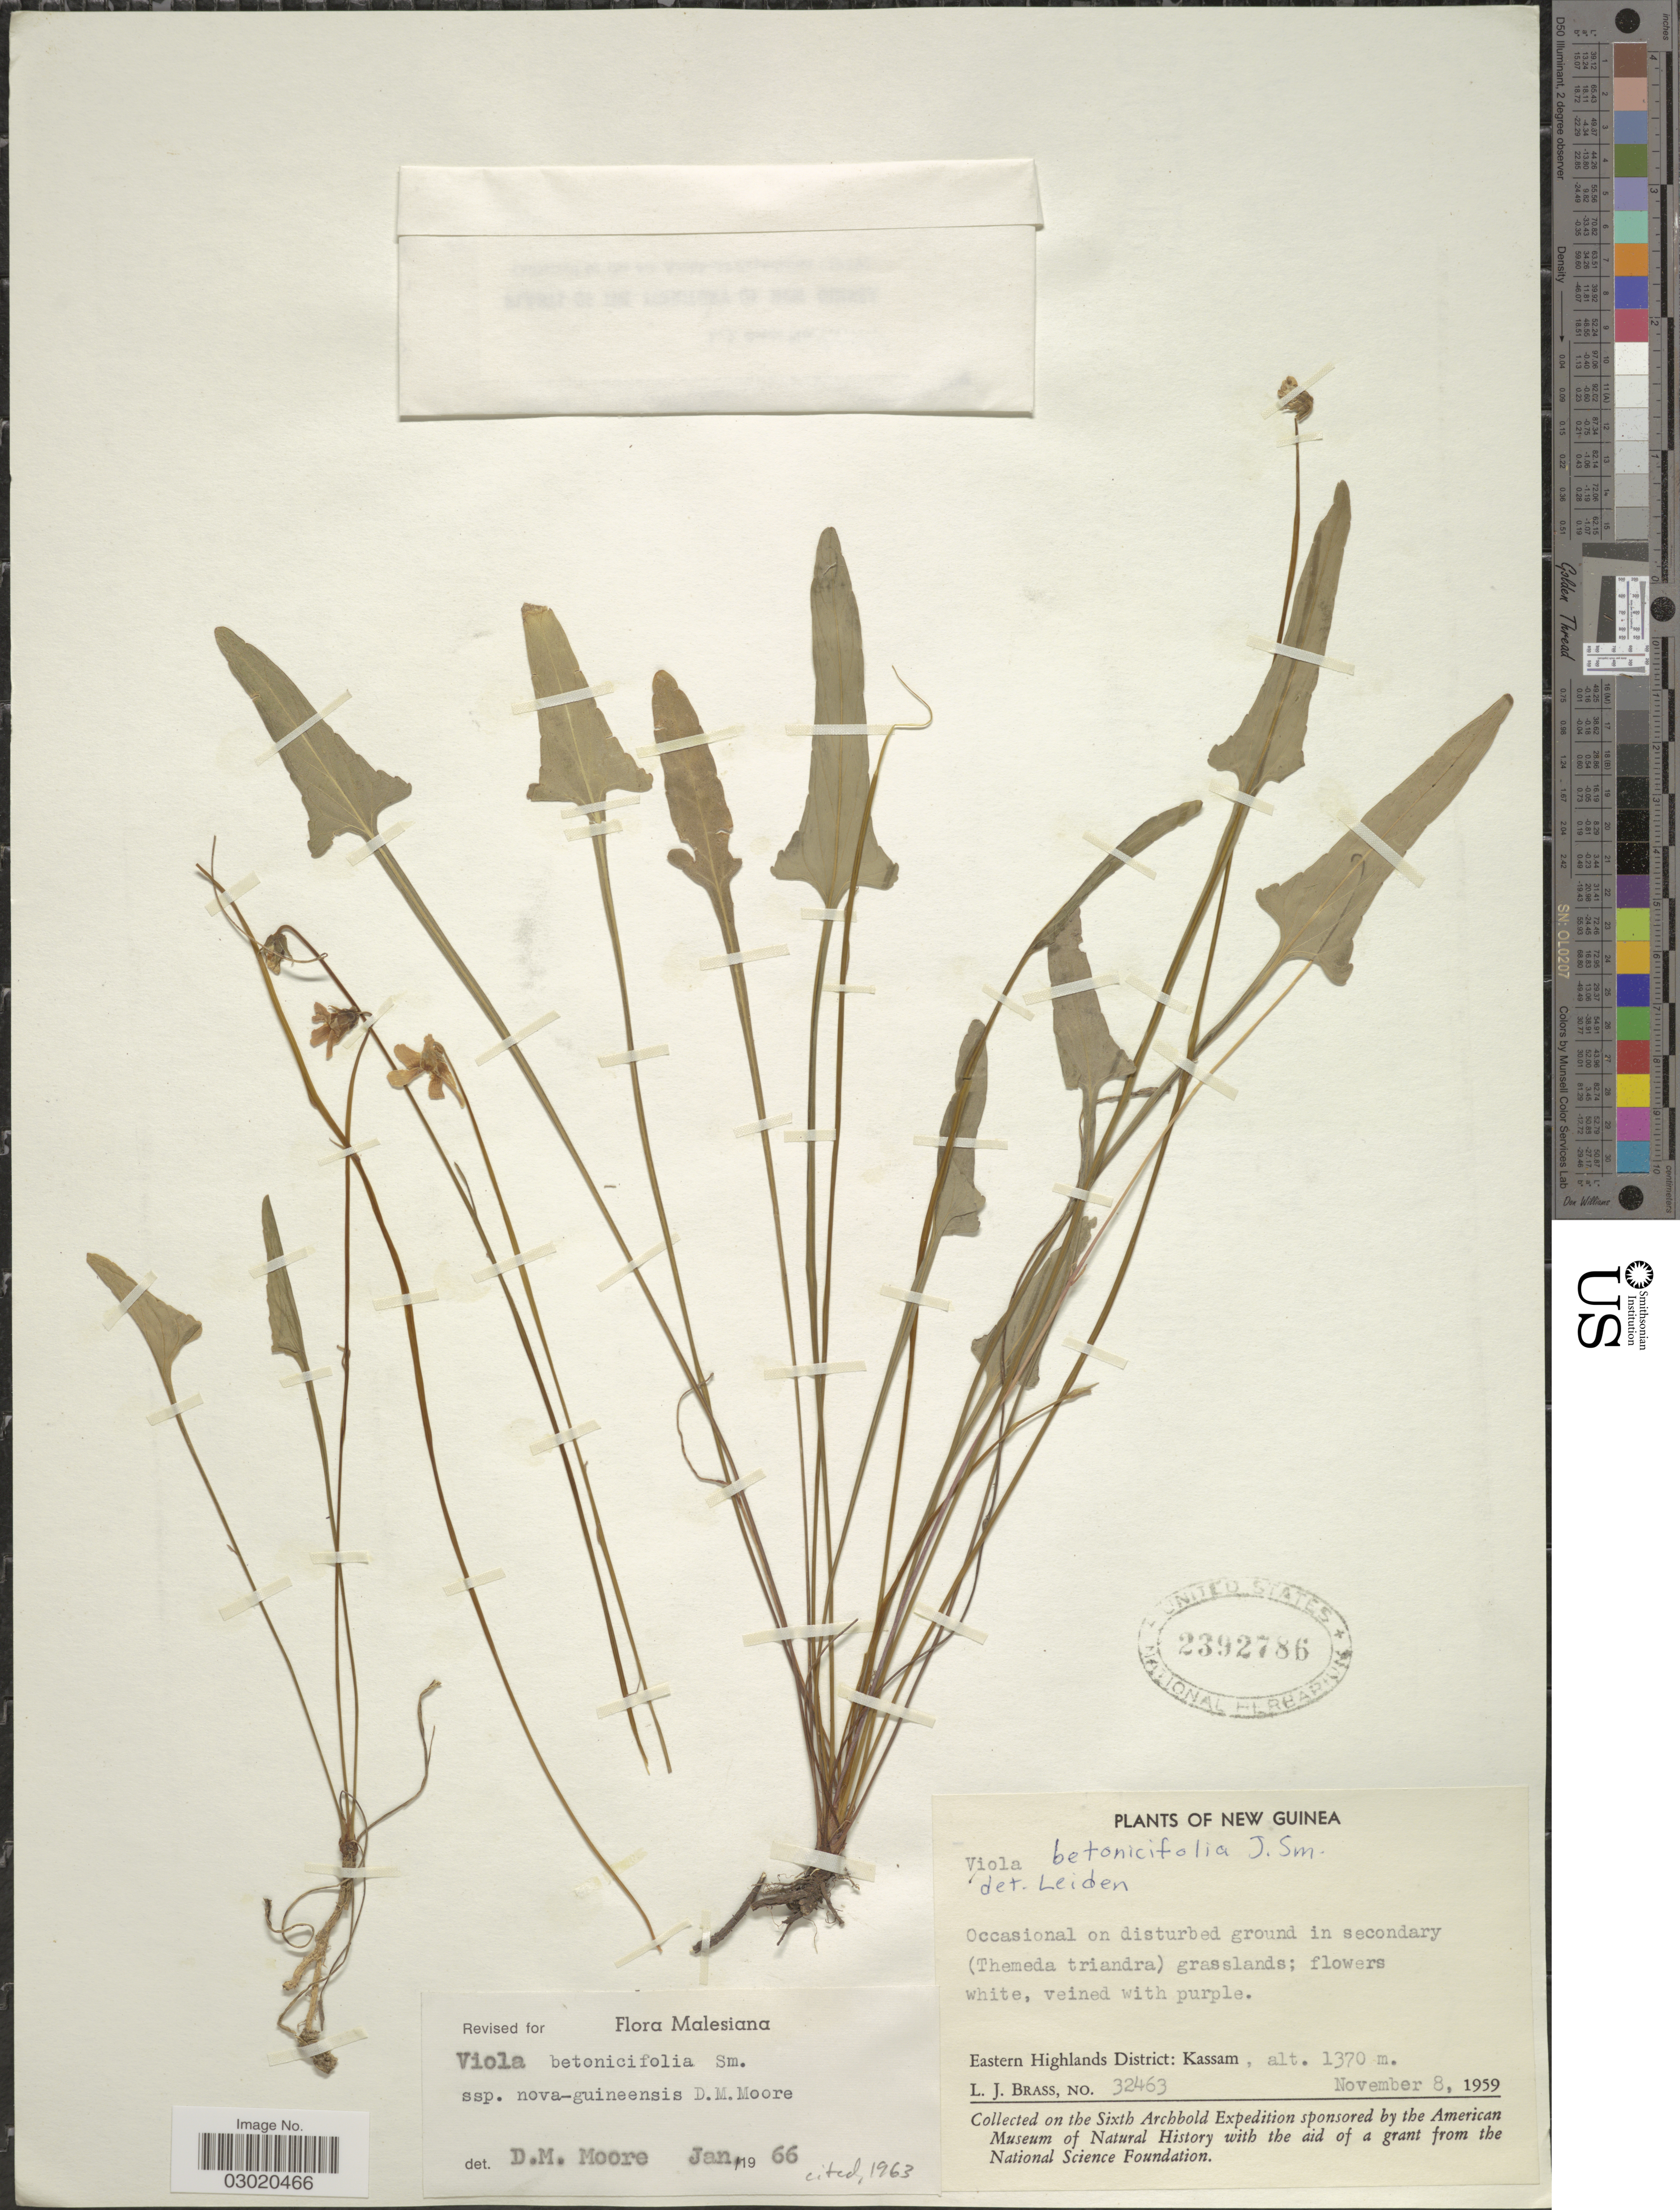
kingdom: Plantae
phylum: Tracheophyta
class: Magnoliopsida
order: Malpighiales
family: Violaceae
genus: Viola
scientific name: Viola betonicifolia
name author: Sm.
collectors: L. J. Brass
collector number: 32463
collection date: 1959-11-08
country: Papua New Guinea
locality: New Guinea. Eastern Highlands District: Kassam.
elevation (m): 1370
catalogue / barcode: US 2392786